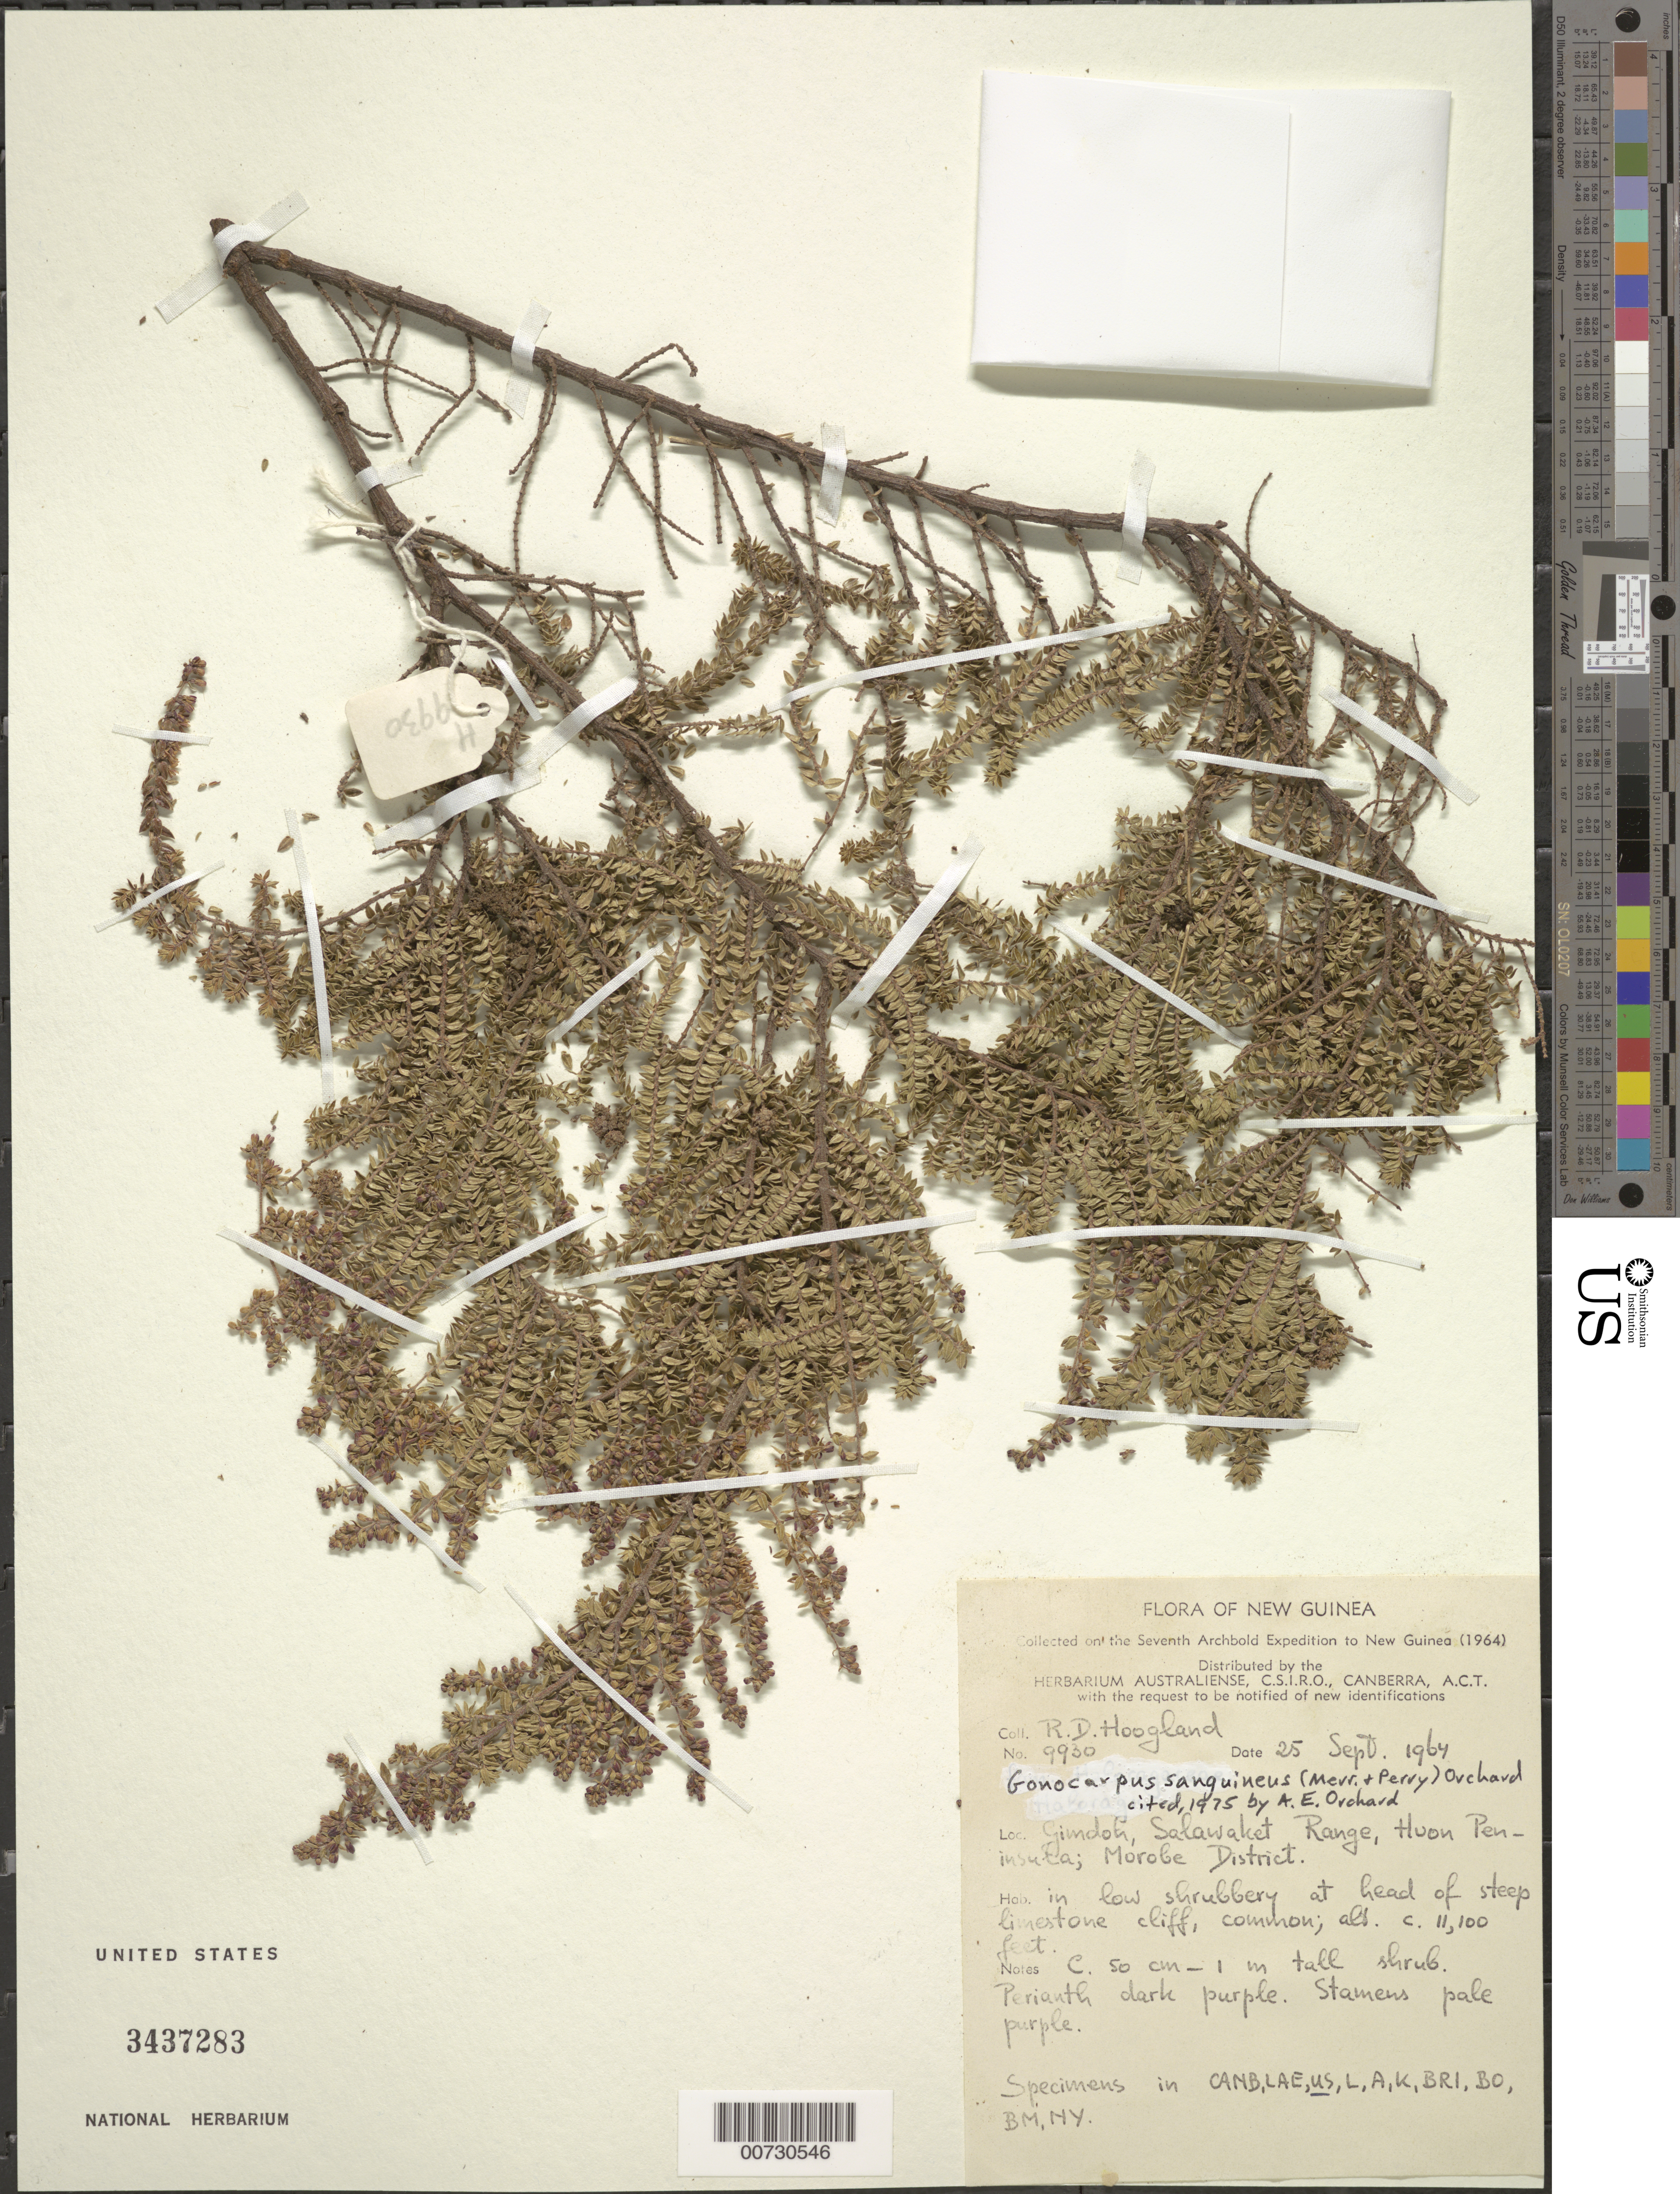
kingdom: Plantae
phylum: Tracheophyta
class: Magnoliopsida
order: Saxifragales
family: Haloragaceae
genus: Gonocarpus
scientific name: Gonocarpus sanguineus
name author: (Merr. & L.M. Perry) Orchard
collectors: R. D. Hoogland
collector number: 9930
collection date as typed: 06 Oct 1964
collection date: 1964-10-06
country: Papua New Guinea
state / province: Morobe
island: New Guinea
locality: Mamsin, Salawaket Range, Huon peninsula.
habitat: In low shrubbery at head of steep limestone cliff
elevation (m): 3353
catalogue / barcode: US 3437283